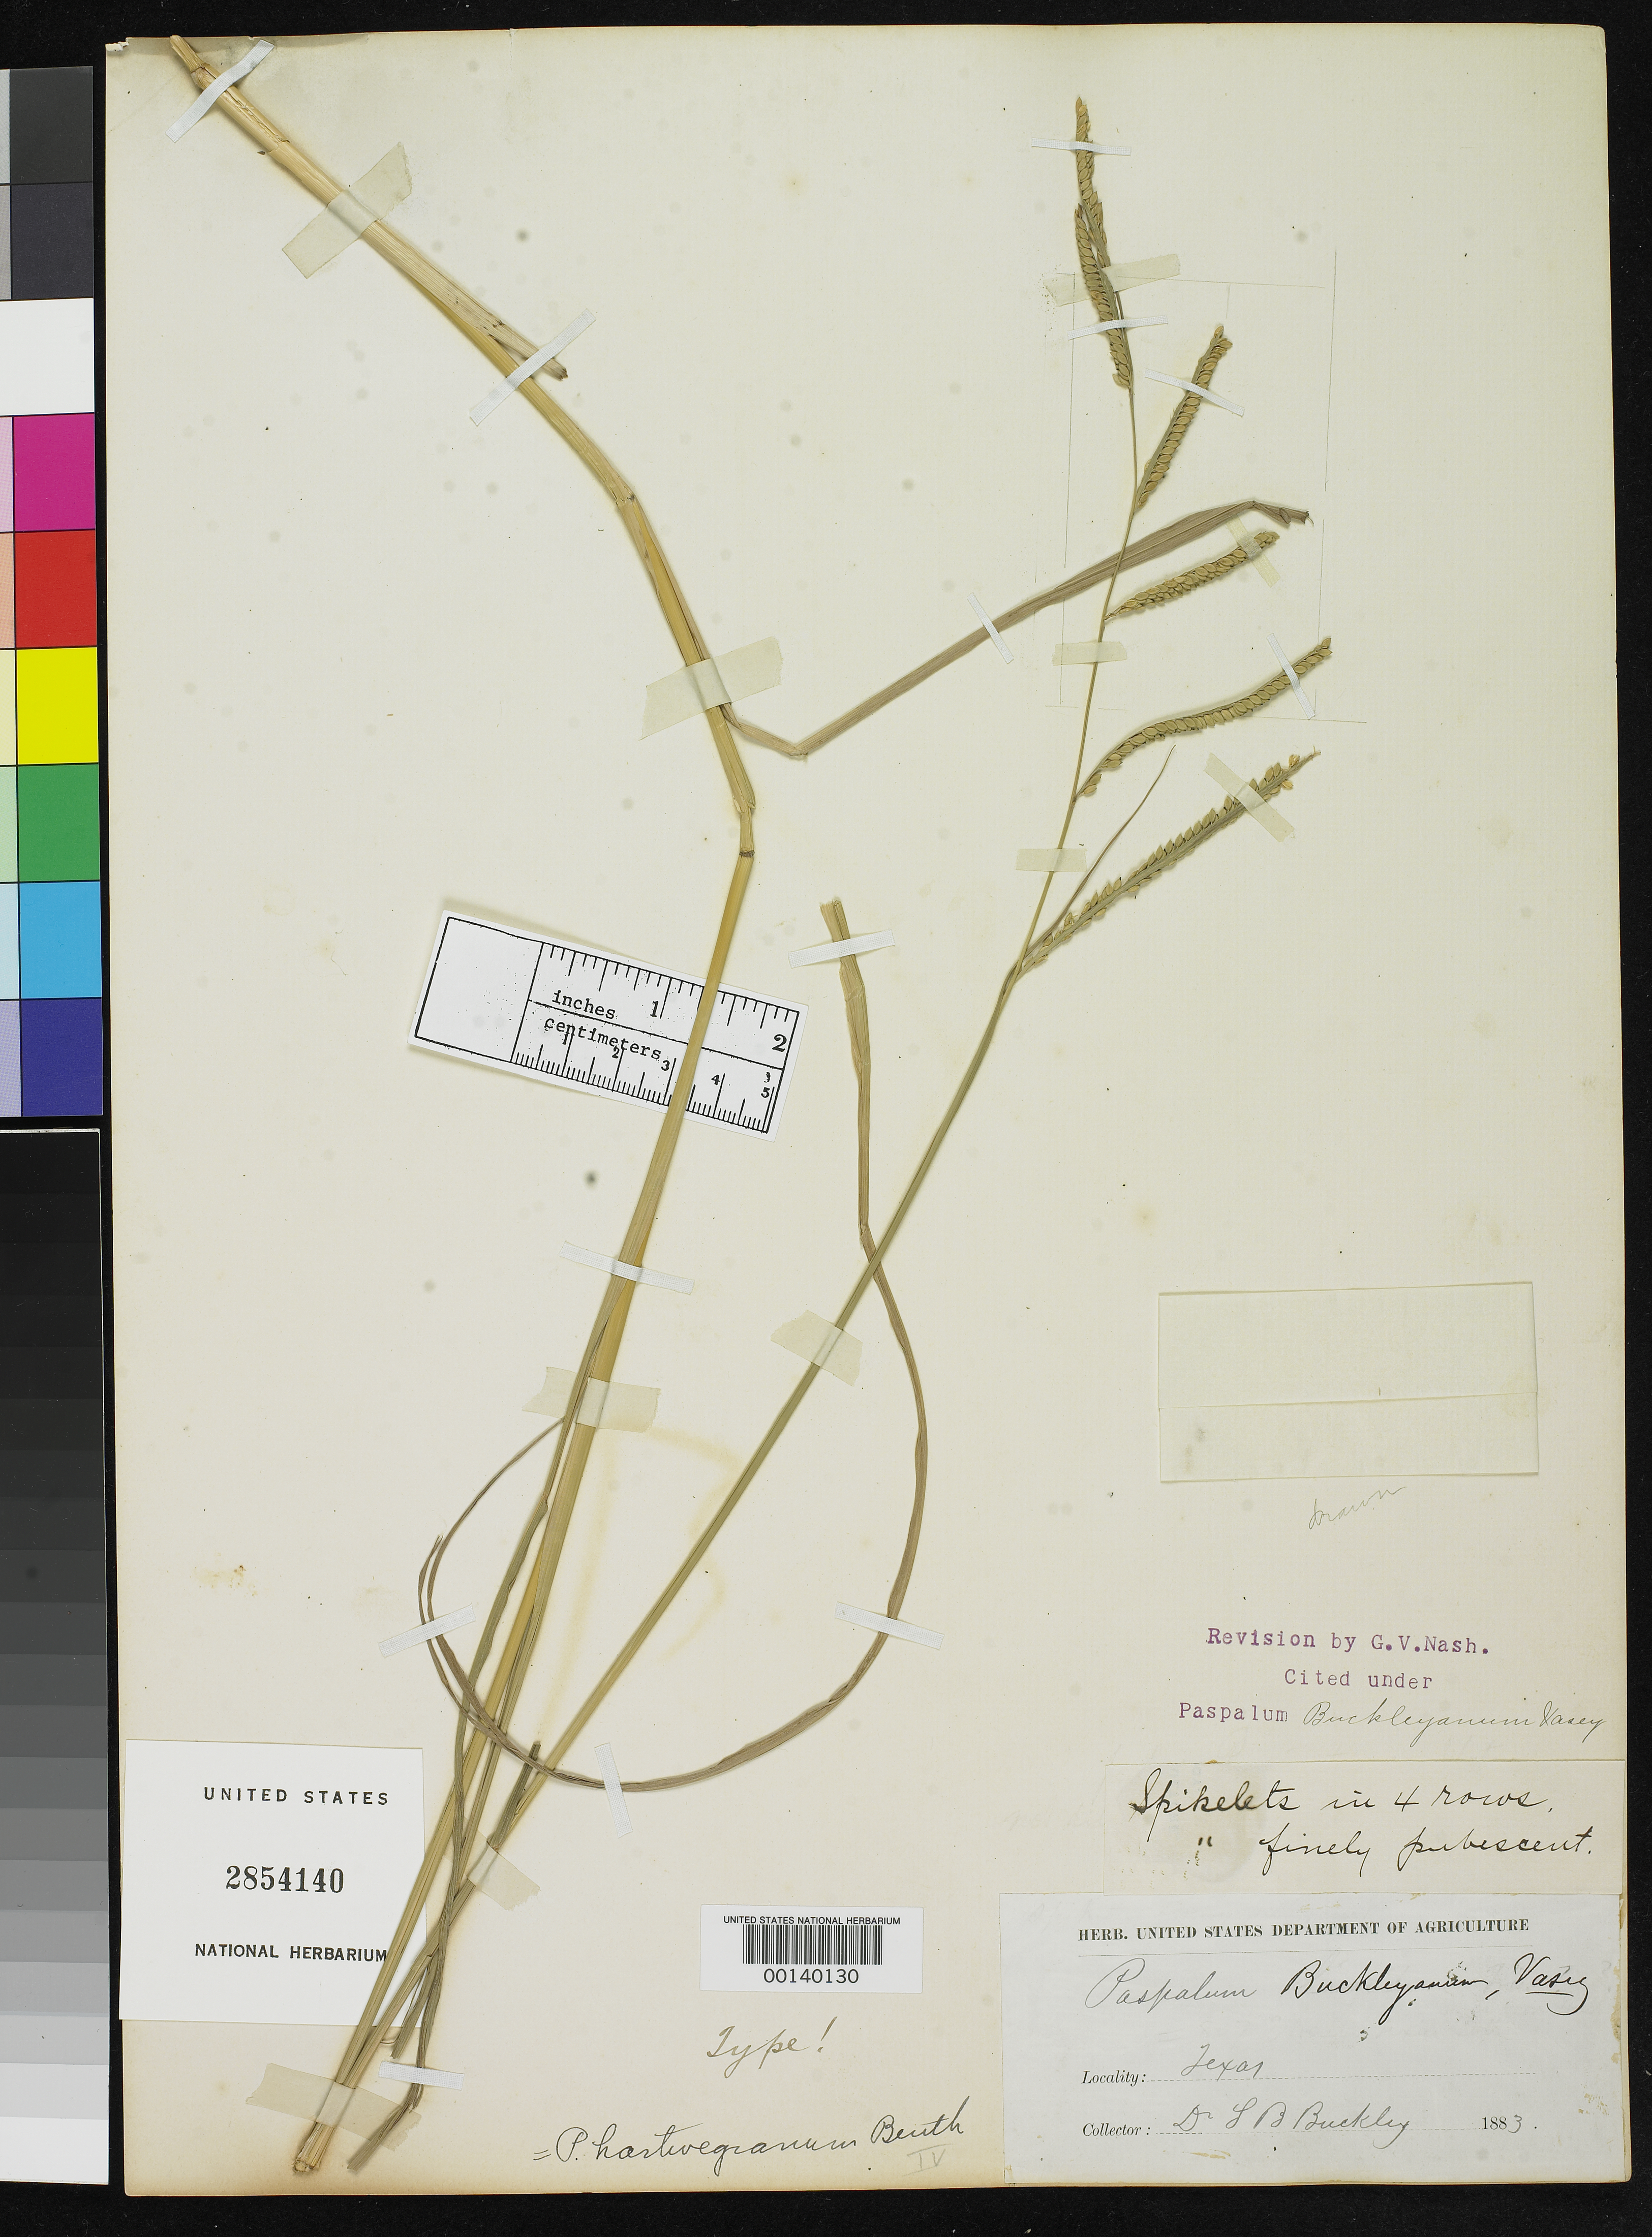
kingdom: Plantae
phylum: Tracheophyta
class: Liliopsida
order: Poales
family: Poaceae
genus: Paspalum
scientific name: Paspalum buckleyanum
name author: Vasey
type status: Holotype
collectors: S. B. Buckley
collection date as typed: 1883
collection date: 1883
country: United States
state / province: Texas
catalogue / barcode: US 2854140